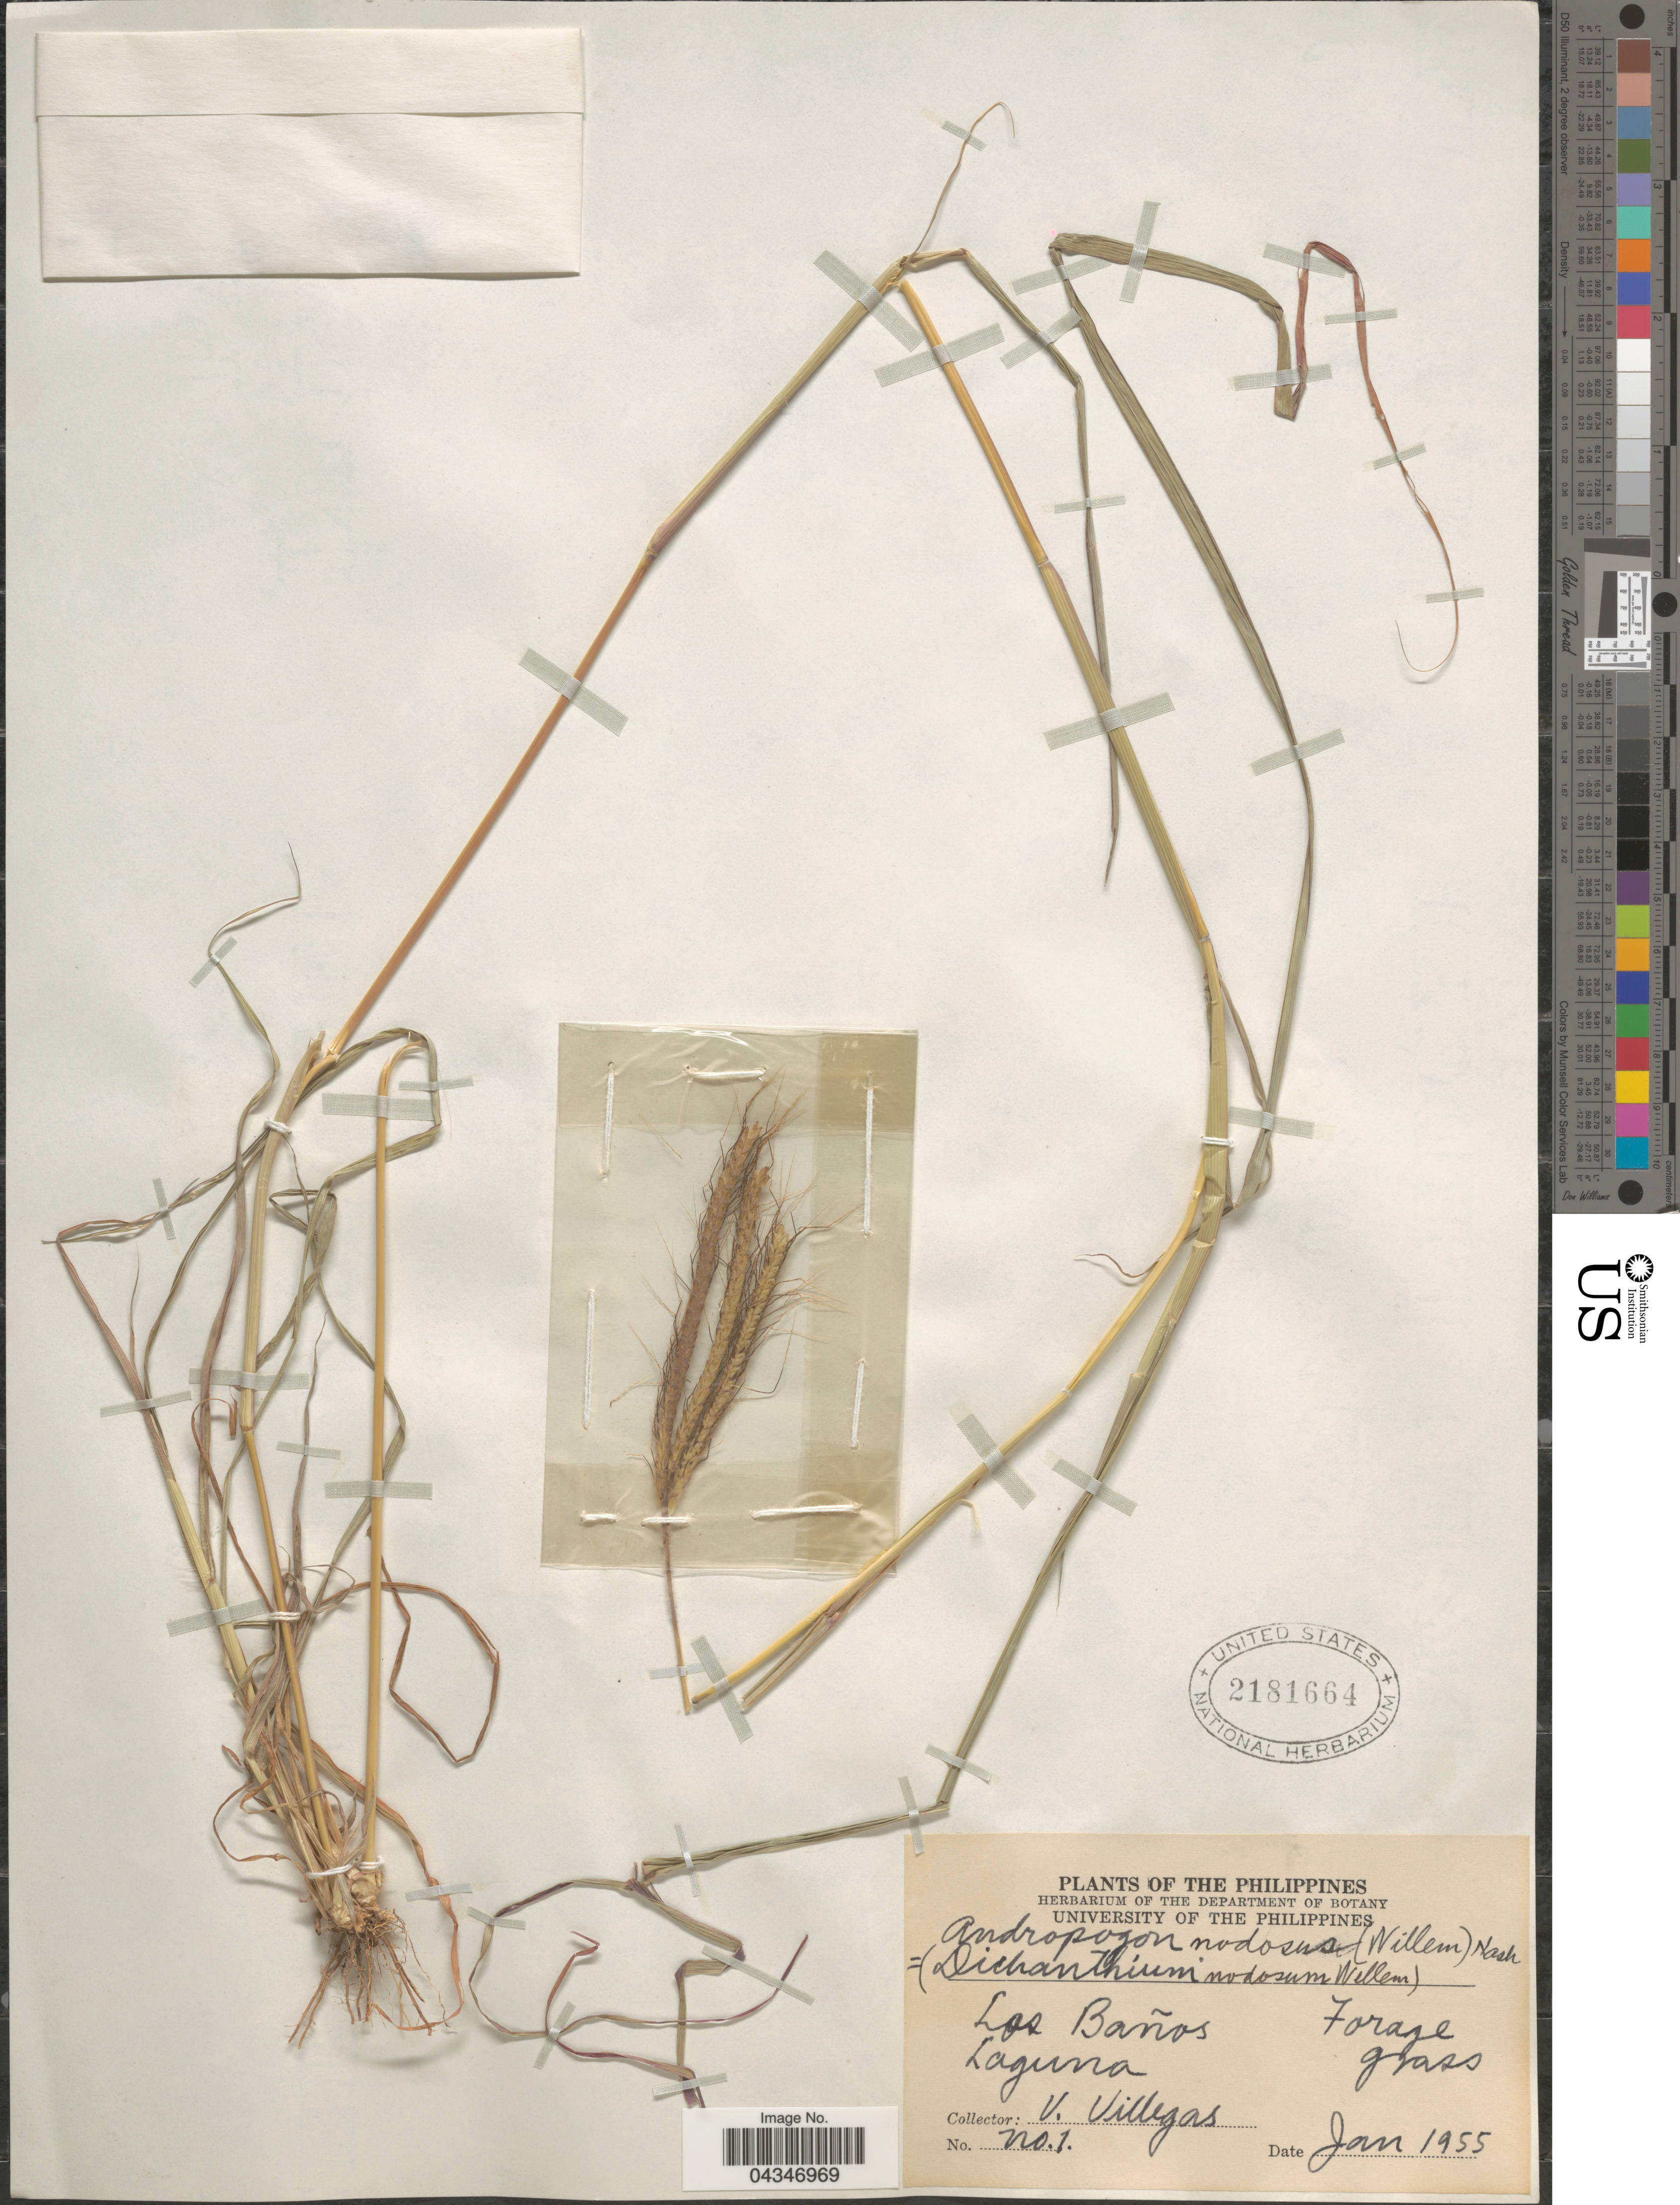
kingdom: Plantae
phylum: Tracheophyta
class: Liliopsida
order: Poales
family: Poaceae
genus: Andropogon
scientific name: Andropogon sp.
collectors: V. Villegas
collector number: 1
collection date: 1955-01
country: Philippines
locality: Los Baños. Laguna.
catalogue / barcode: US 2181664